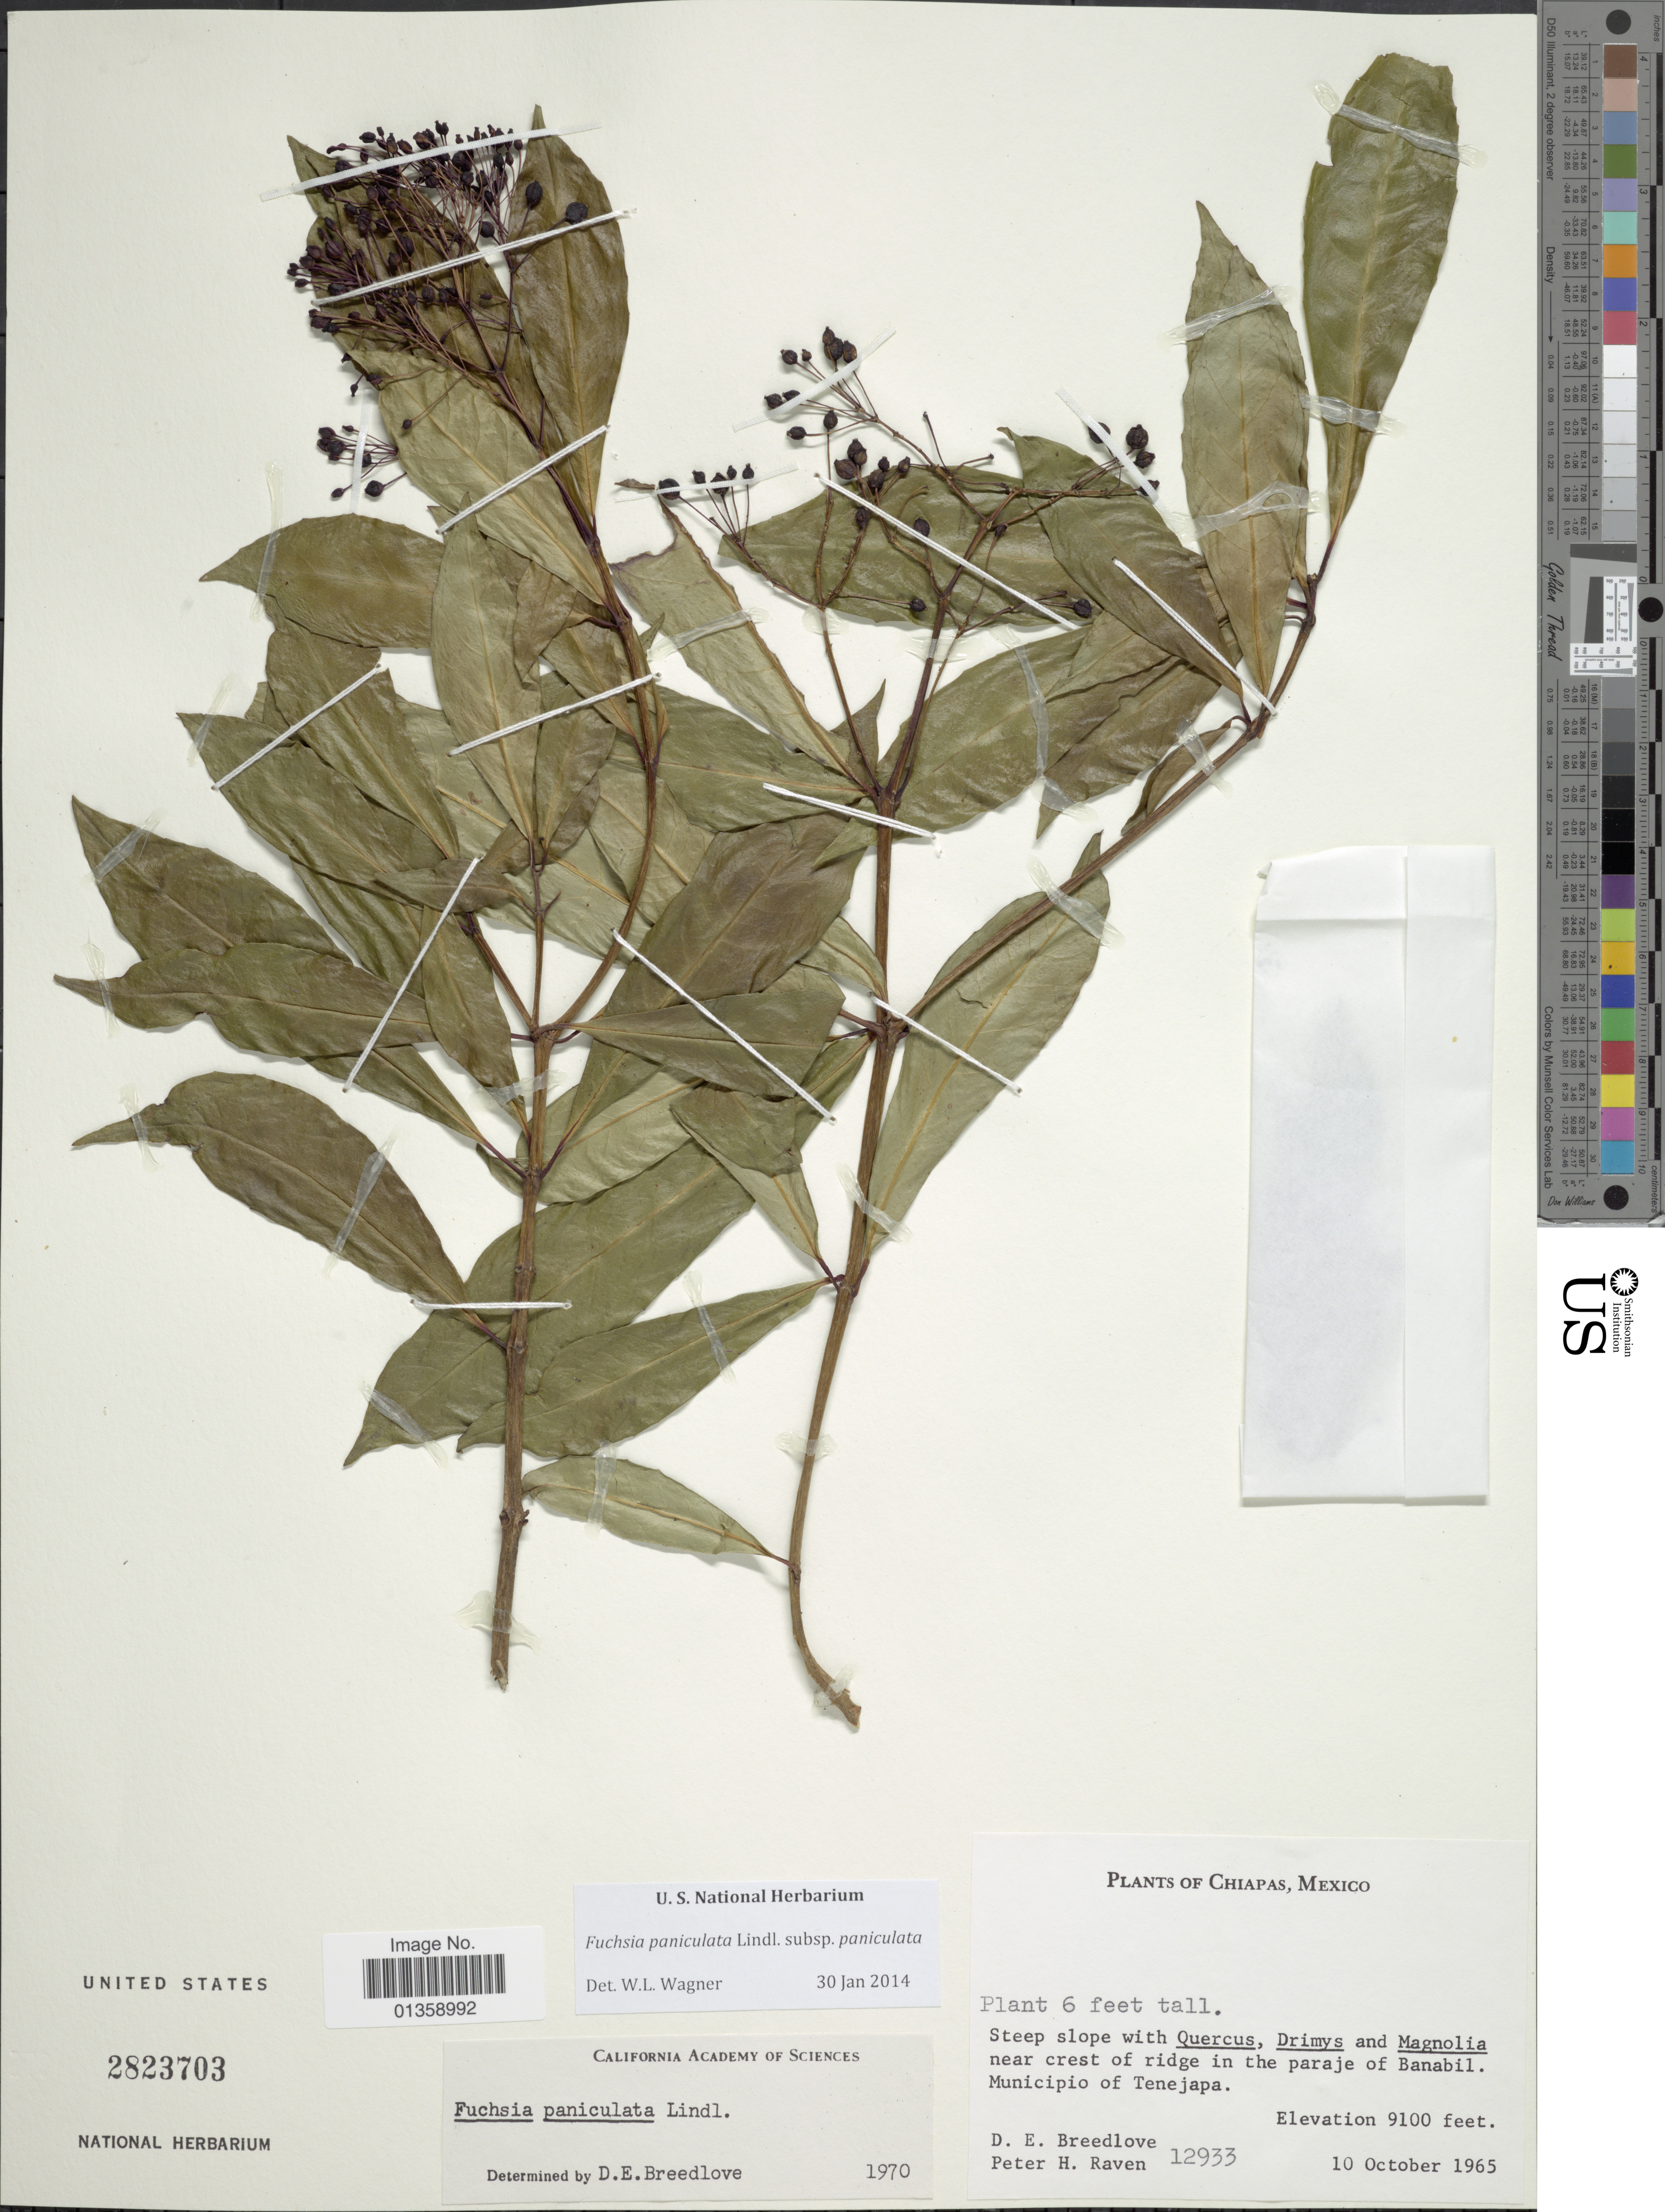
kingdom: Plantae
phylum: Tracheophyta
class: Magnoliopsida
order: Myrtales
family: Onagraceae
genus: Fuchsia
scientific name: Fuchsia paniculata subsp. paniculata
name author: Lindl.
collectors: D. E. Breedlove & P. H. Raven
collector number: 12933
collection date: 1965-10-10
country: Mexico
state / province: Chiapas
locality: Near crest of ridge in the paraje of Banabil. Municipio of Tenejapa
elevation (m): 2774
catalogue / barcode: US 2823703